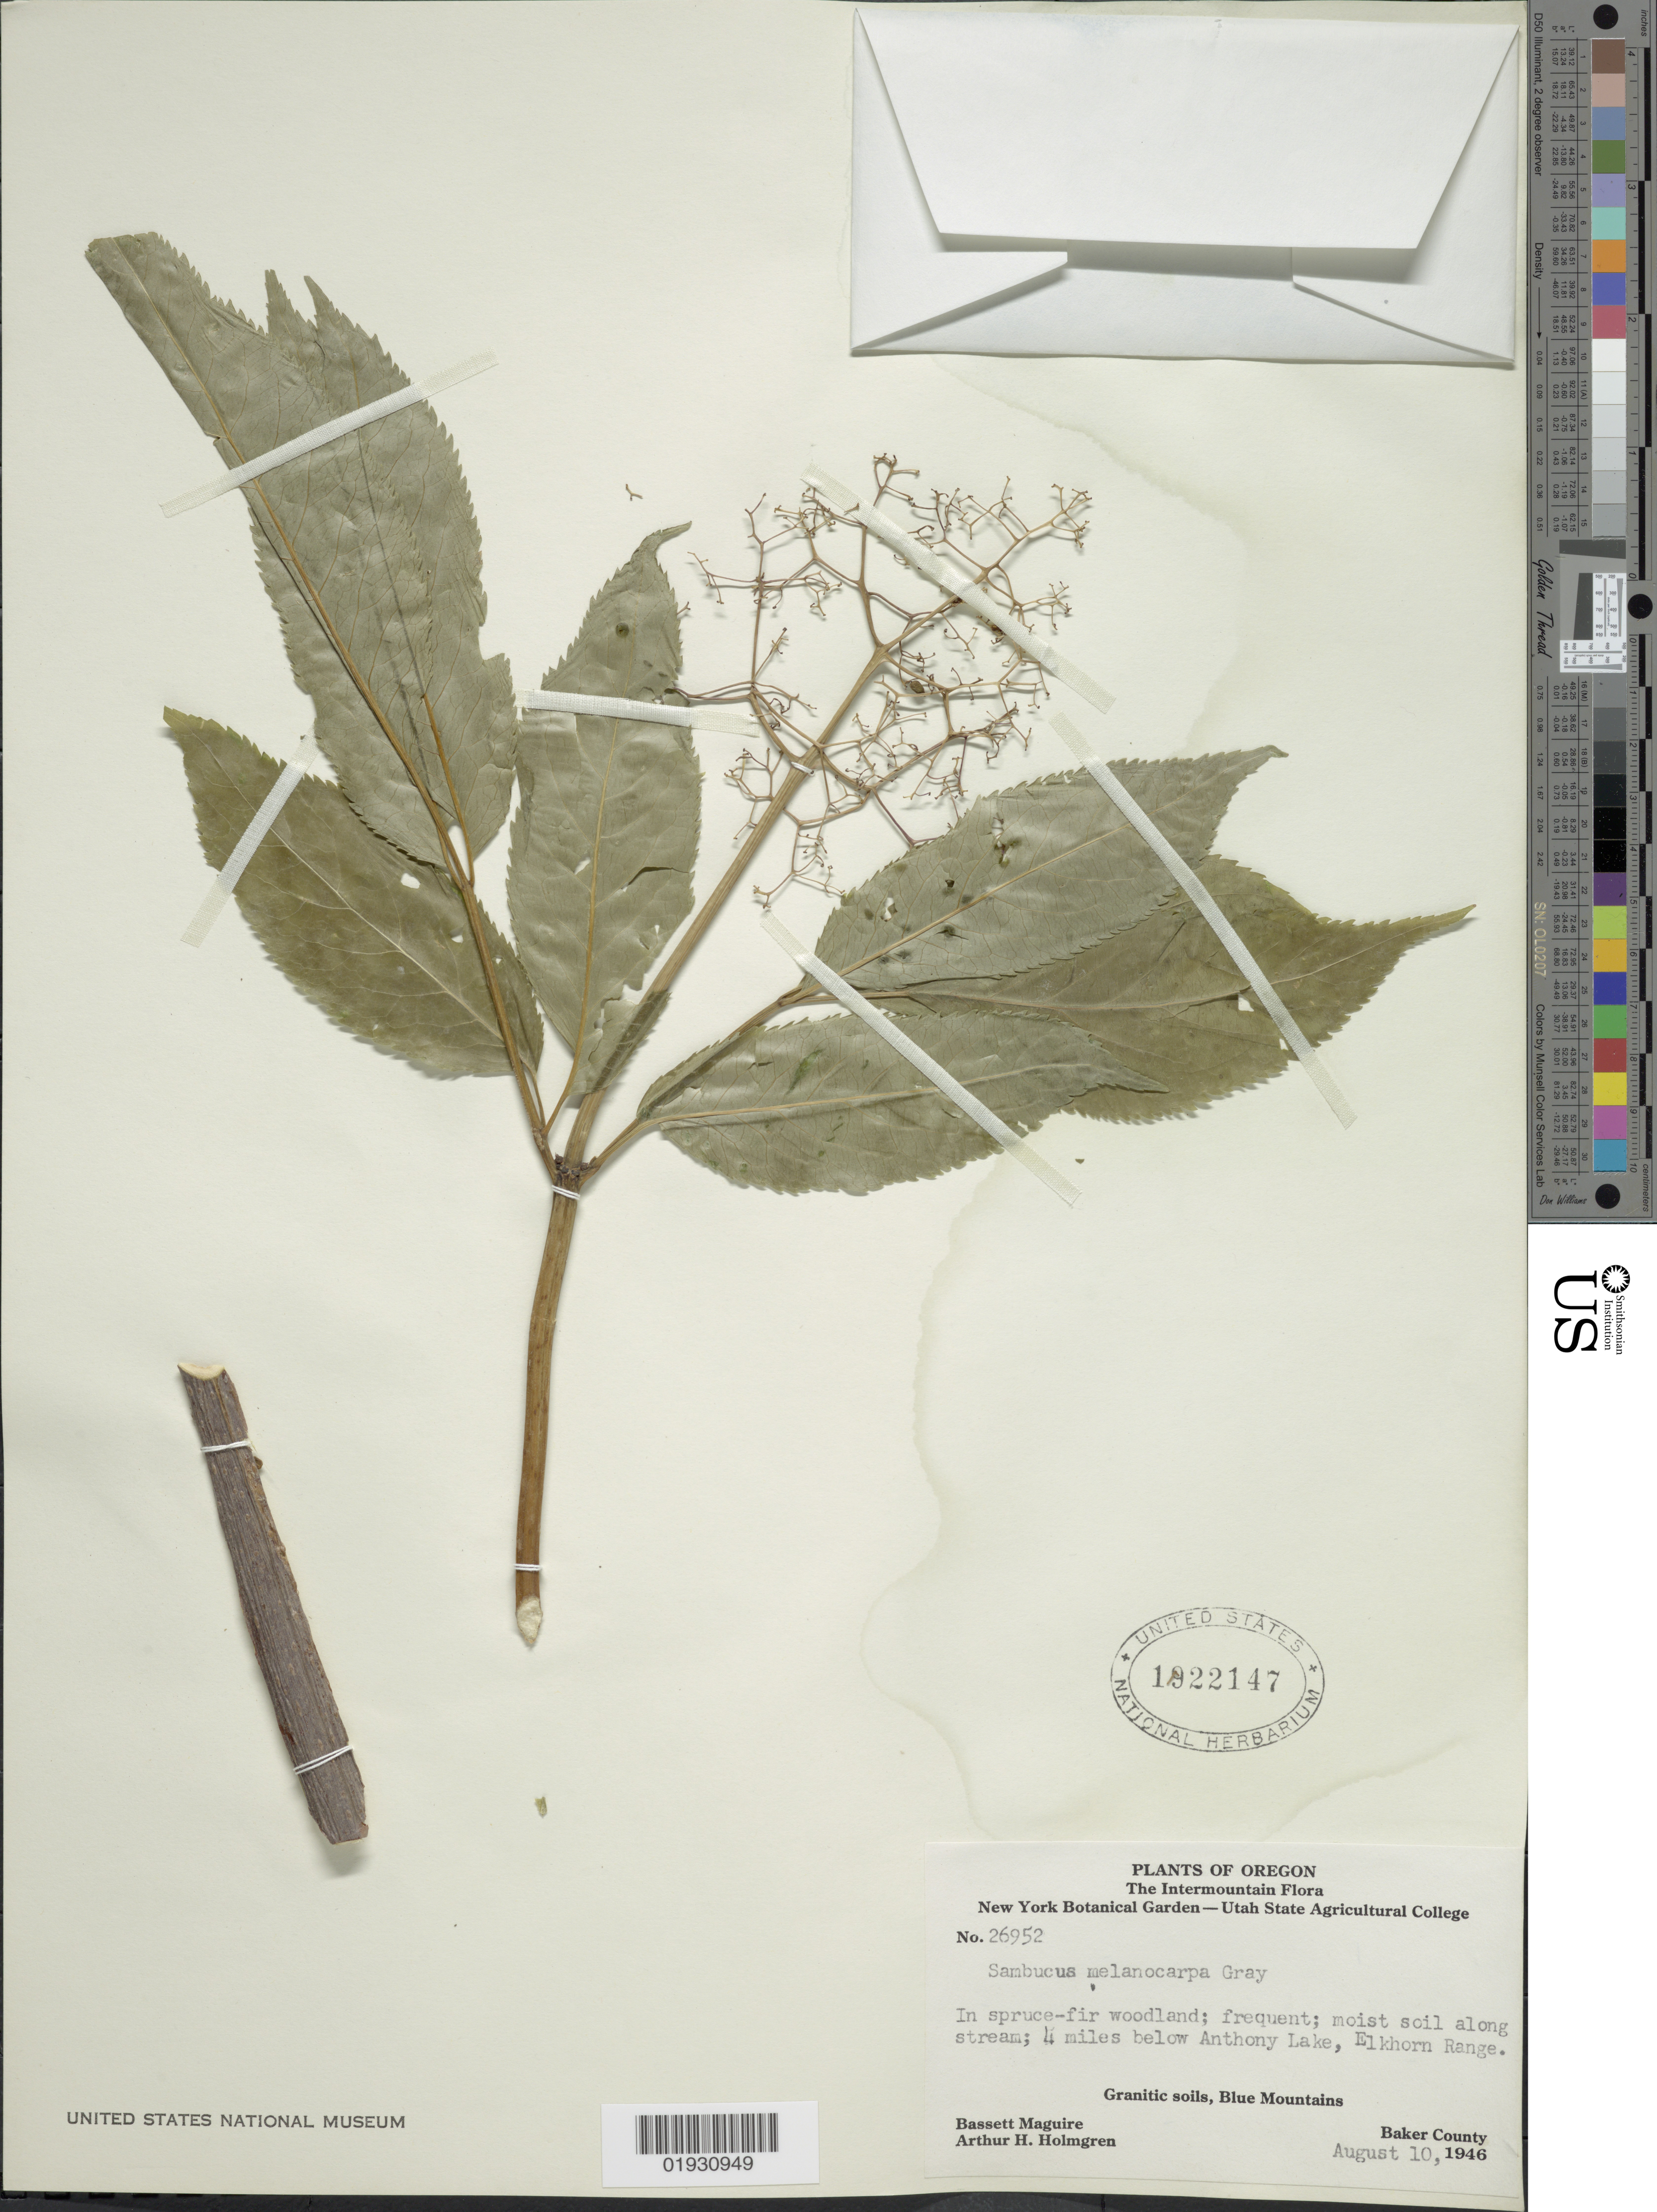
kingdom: Plantae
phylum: Tracheophyta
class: Magnoliopsida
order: Dipsacales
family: Viburnaceae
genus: Sambucus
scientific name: Sambucus melanocarpa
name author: A. Gray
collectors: B. Maguire & A. H. Holmgren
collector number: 26952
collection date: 1946-08-10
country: United States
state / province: Oregon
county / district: Baker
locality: Intermountain. 4 miles below Anthony Lake, Elkhorn Range. Blue Mountains. Baker County.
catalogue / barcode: US 1922147